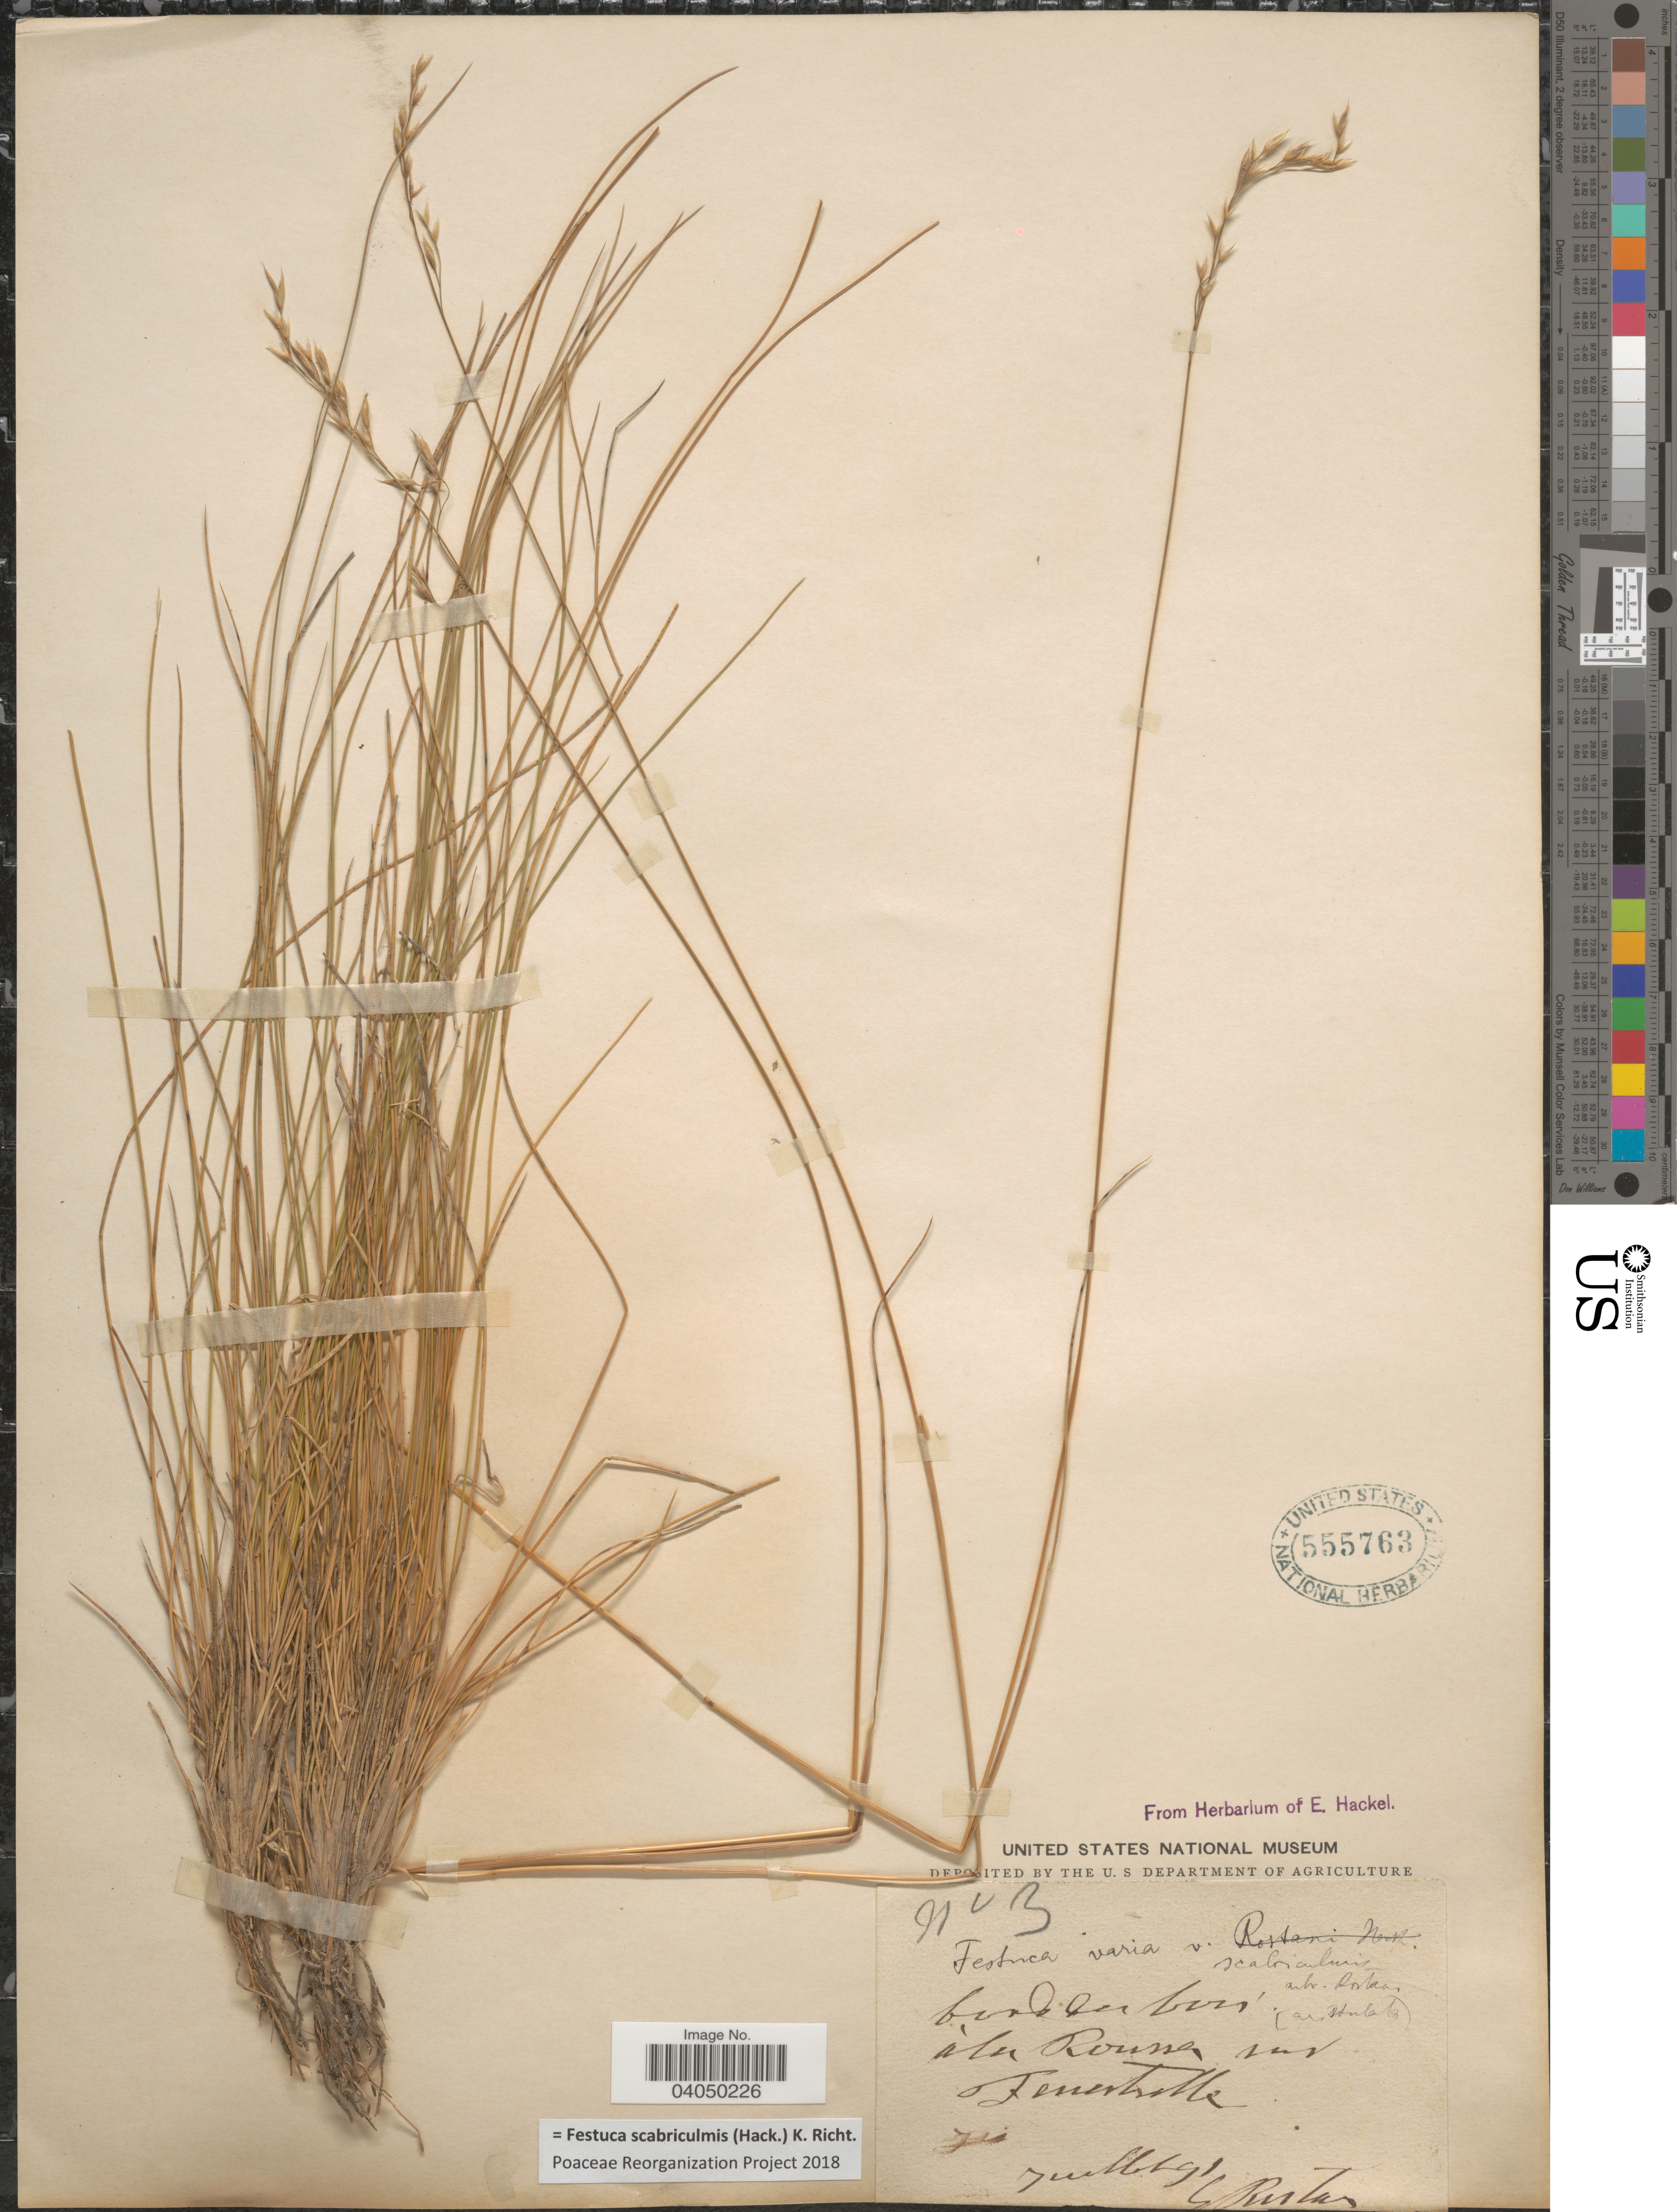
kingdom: Plantae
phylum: Tracheophyta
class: Liliopsida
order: Poales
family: Poaceae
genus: Festuca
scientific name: Festuca scabriculmis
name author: K. Richt.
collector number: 3*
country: Italy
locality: Bord des bois à la Rouna sur Fenestrelle.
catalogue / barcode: US 555763